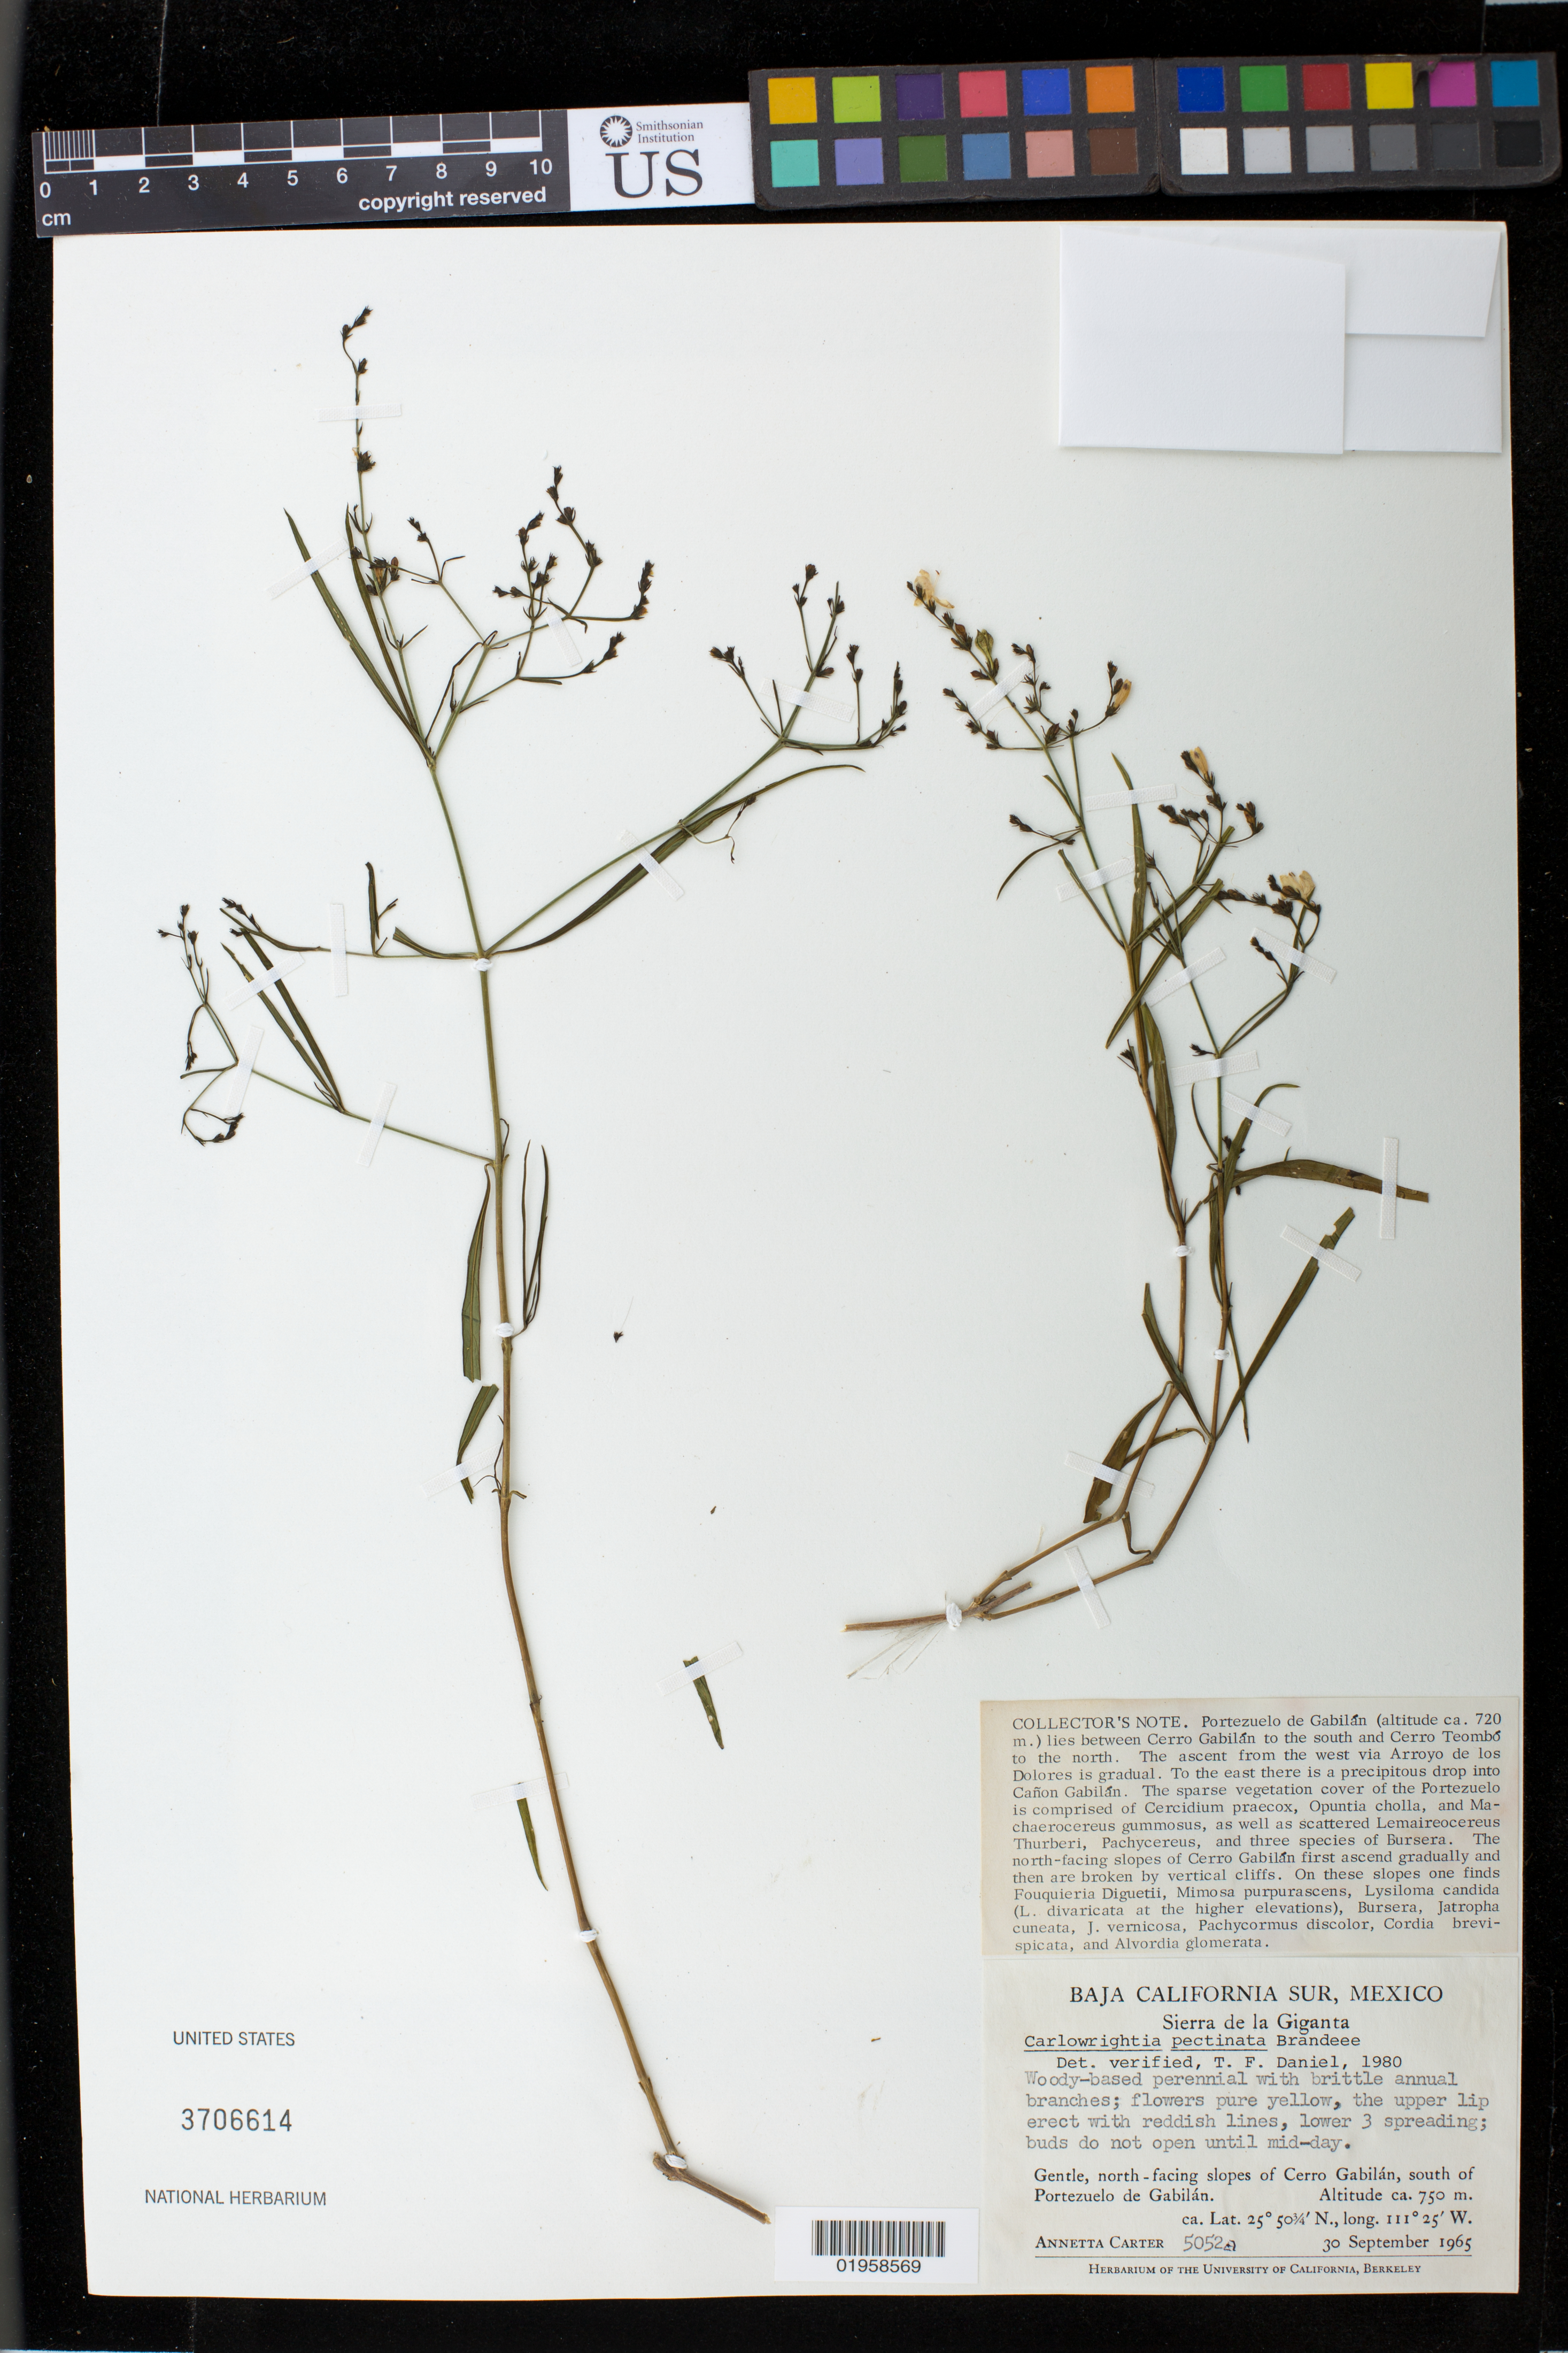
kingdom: Plantae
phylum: Tracheophyta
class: Magnoliopsida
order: Lamiales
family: Acanthaceae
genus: Carlowrightia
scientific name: Carlowrightia pectinata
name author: Brandegee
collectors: A. Carter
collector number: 5052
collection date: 1965-09-30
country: Mexico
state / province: Baja California Sur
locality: Baja California Sur, Mexico. Sierra de la Giganta. Gentle, north-facing slopes of Cerro Gabilan, south of Portezuelo de Gabilan.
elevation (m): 750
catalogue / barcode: US 3706614